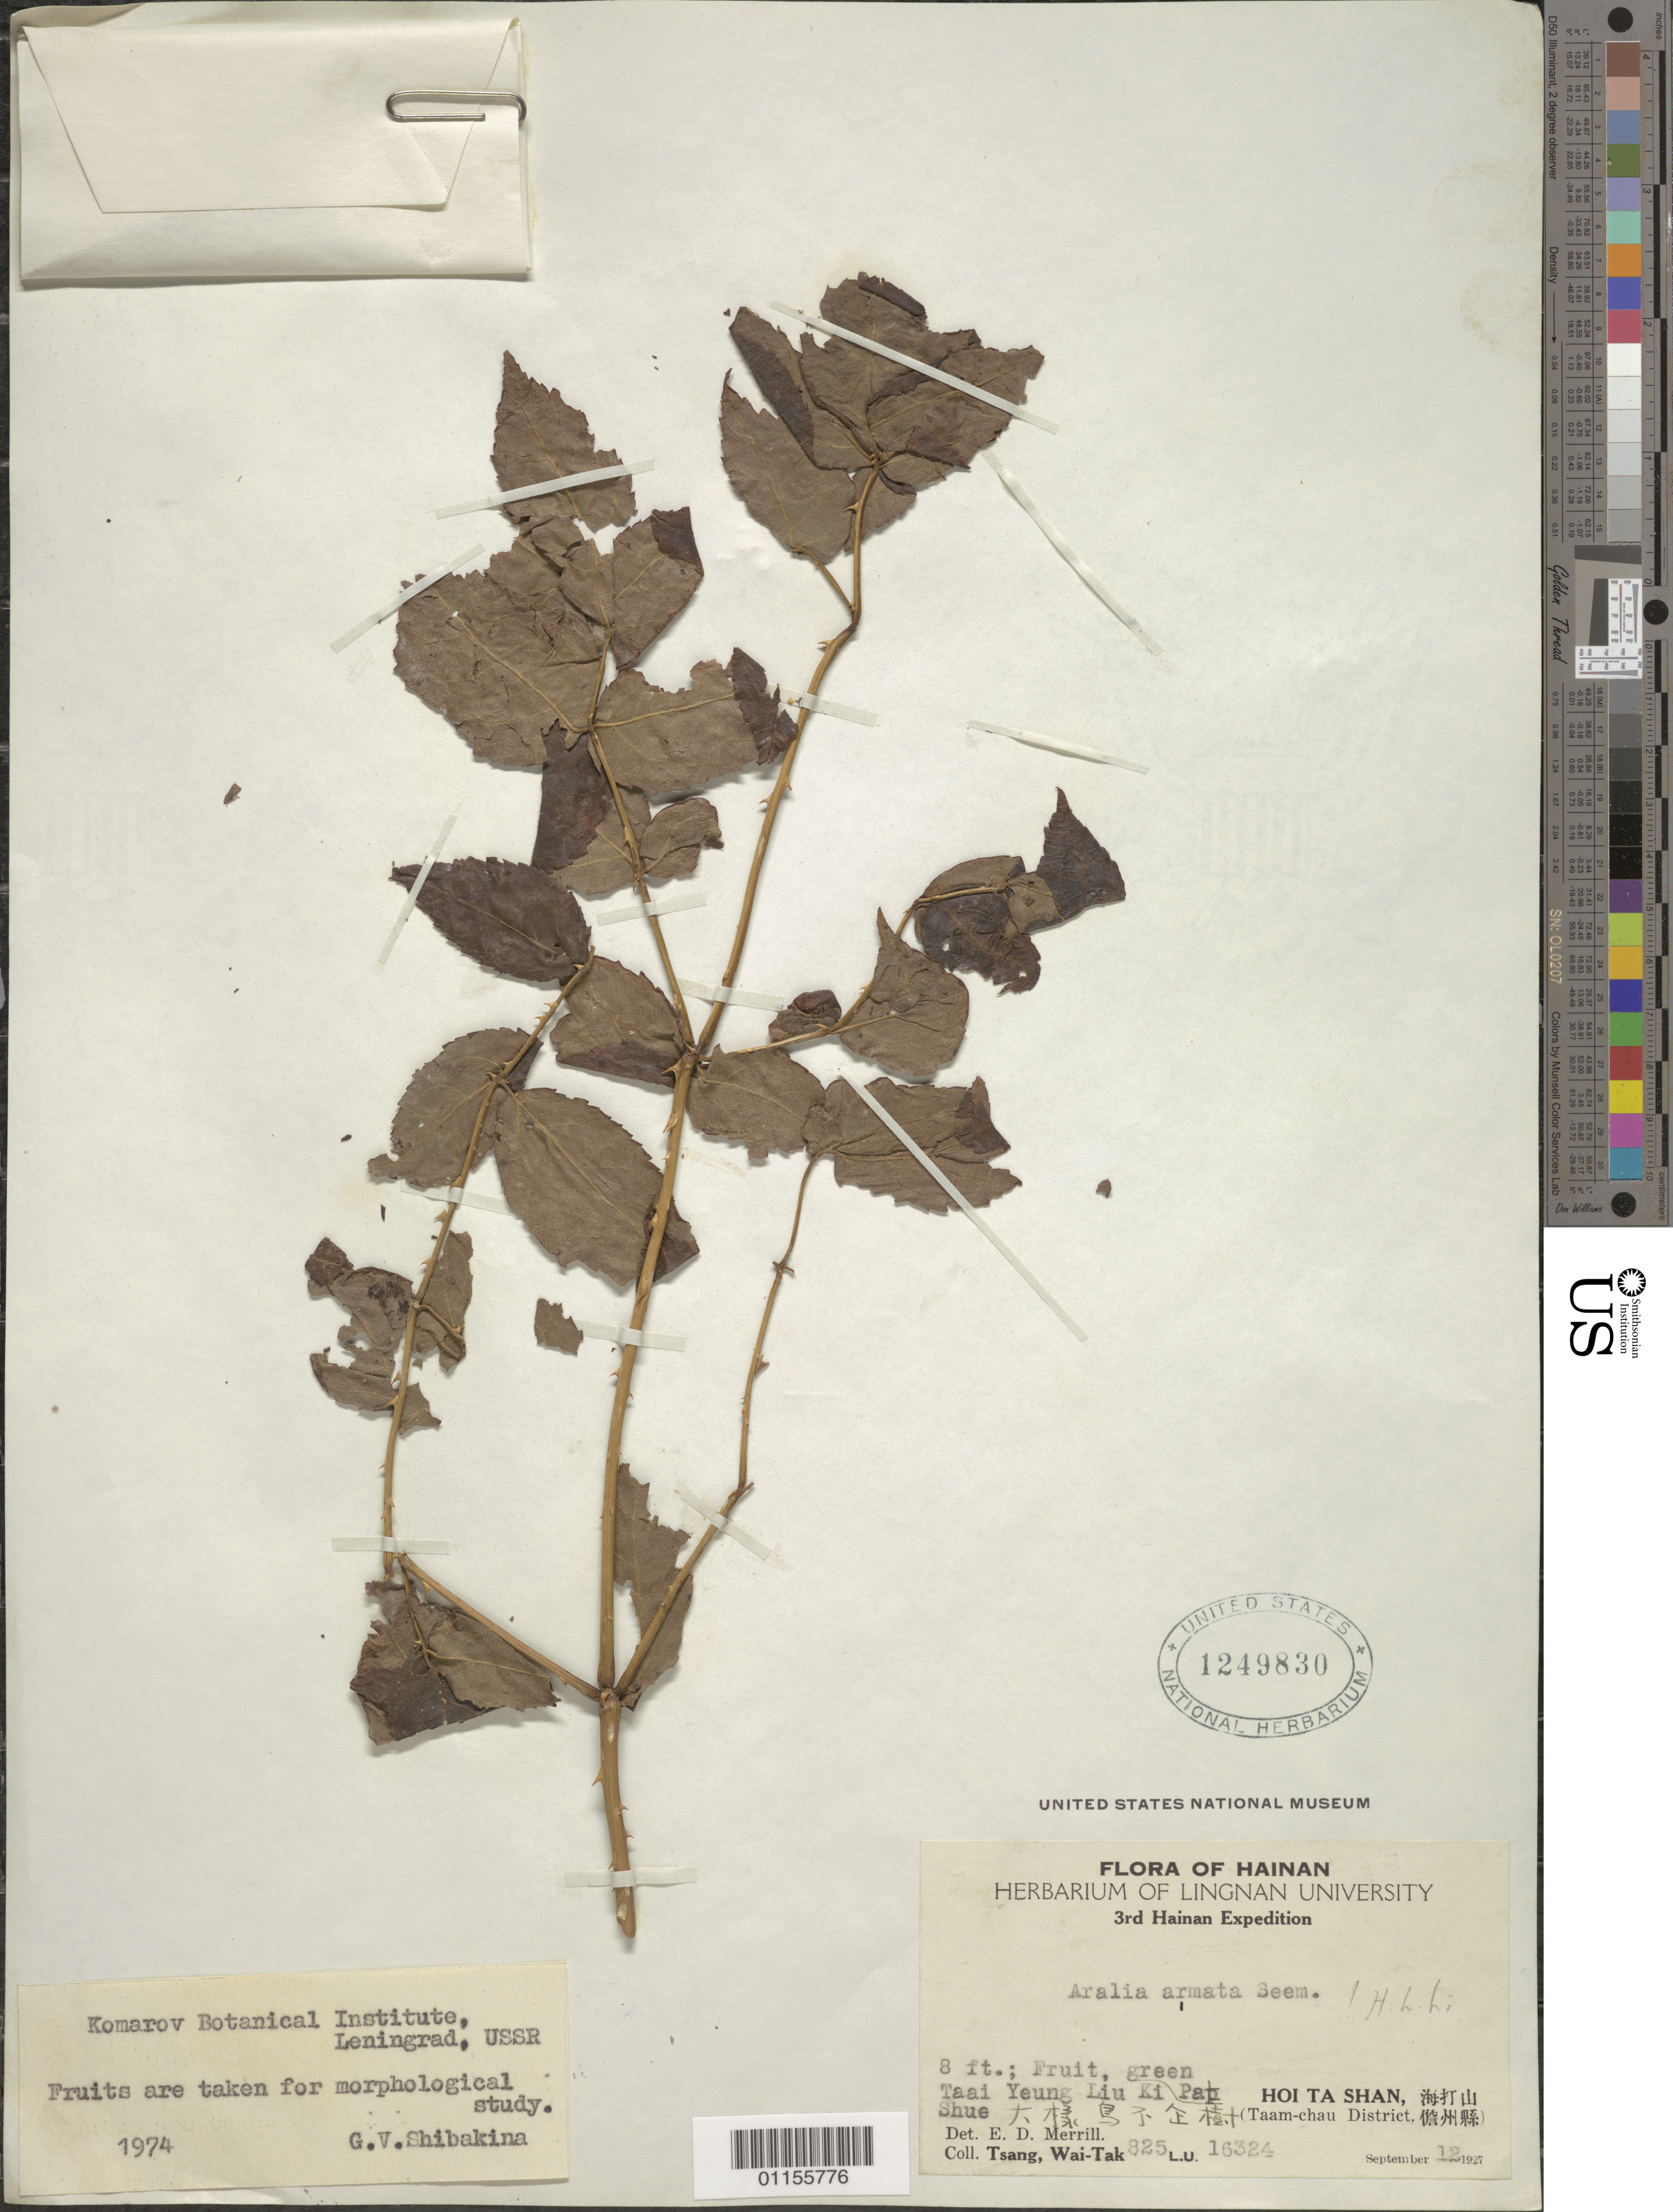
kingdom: Plantae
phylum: Tracheophyta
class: Magnoliopsida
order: Apiales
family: Araliaceae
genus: Aralia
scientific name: Aralia armata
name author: (Wall.) Seem.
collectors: W. T. Tsang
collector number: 825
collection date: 1927-09-12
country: China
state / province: Hainan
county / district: Taam Chau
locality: Hoi Ta Shan.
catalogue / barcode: US 1249830